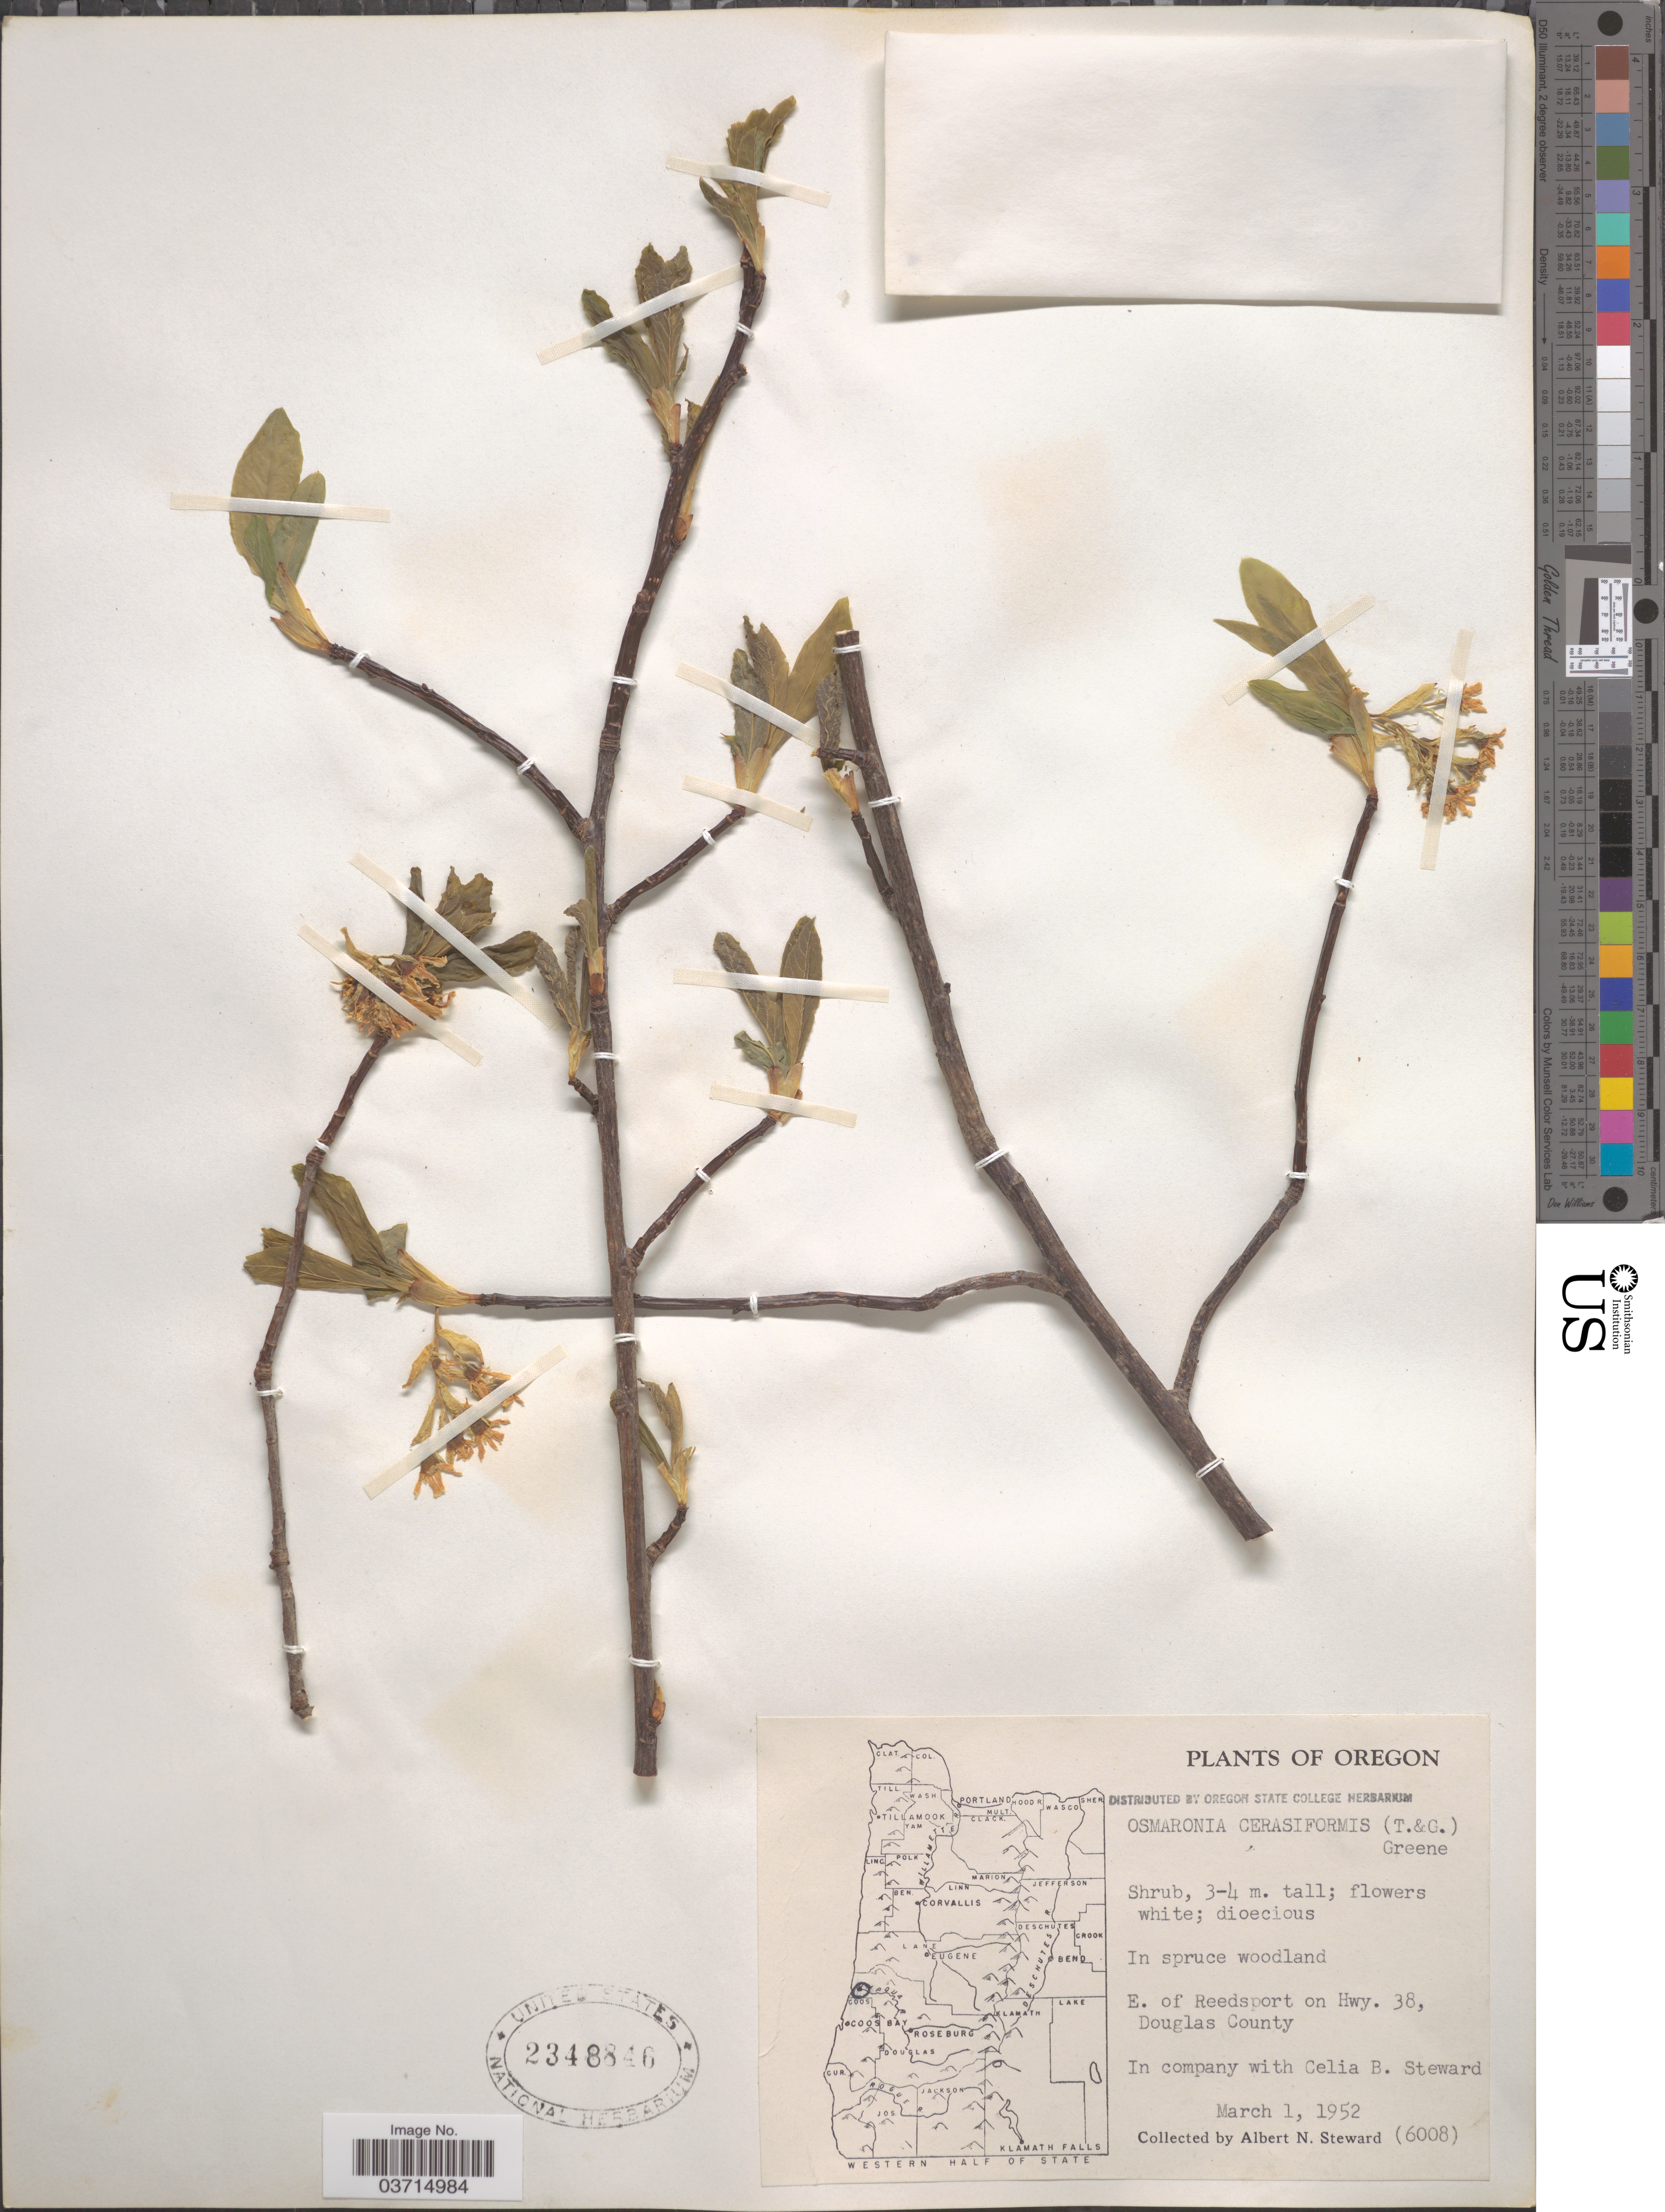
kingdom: Plantae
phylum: Tracheophyta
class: Magnoliopsida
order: Rosales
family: Rosaceae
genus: Oemleria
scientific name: Oemleria cerasiformis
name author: (Torr. & A. Gray ex Hook. & Arn.) J.W. Landon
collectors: A. N. Steward & C. Steward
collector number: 6008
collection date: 1952-03-01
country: United States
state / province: Oregon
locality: E. of Reedsport on Hwy. 38, Douglas County.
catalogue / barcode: US 2348846